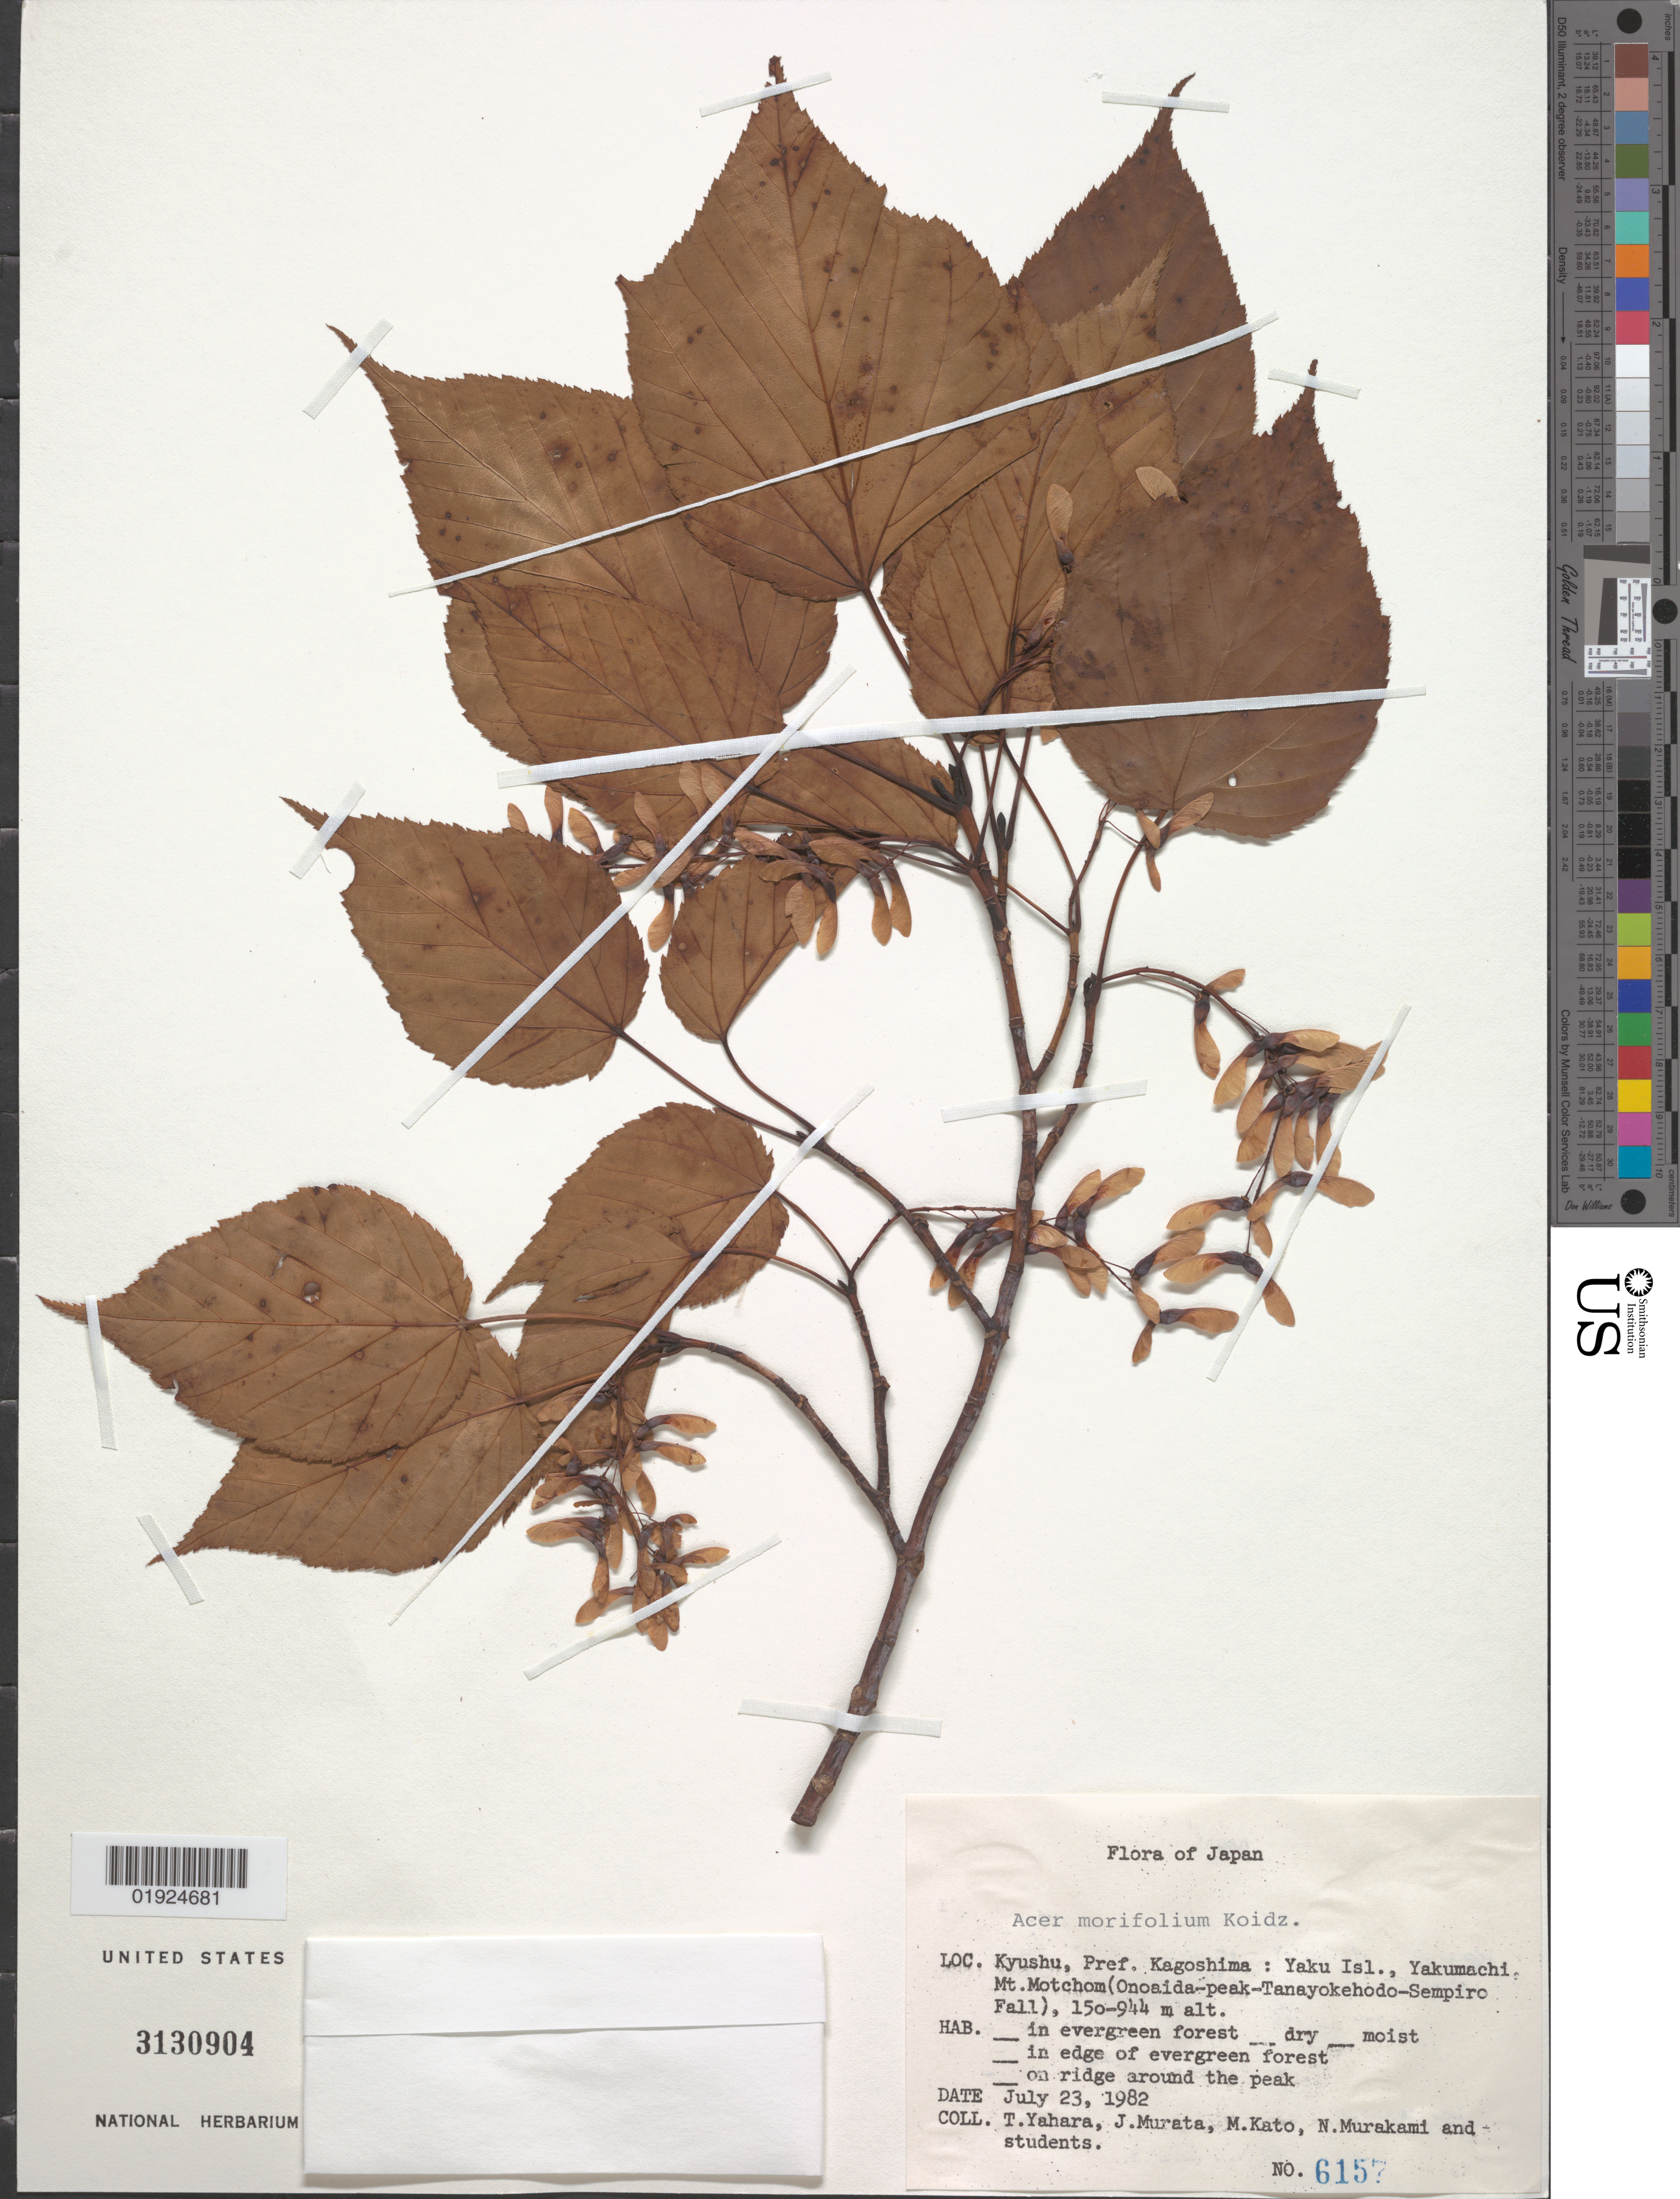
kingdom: Plantae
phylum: Tracheophyta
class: Magnoliopsida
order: Sapindales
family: Sapindaceae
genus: Acer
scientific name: Acer morifolium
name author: Koidz.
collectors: T. Yahara et al.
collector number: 6157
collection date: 1982-07-23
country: Japan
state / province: Kagosima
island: Yakushima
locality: Yaku Isl., Yakumachi, Mt. Motchom (Onoaida-peak-Tanayokehodo-Sempiro Fall)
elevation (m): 150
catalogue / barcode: US 3130904